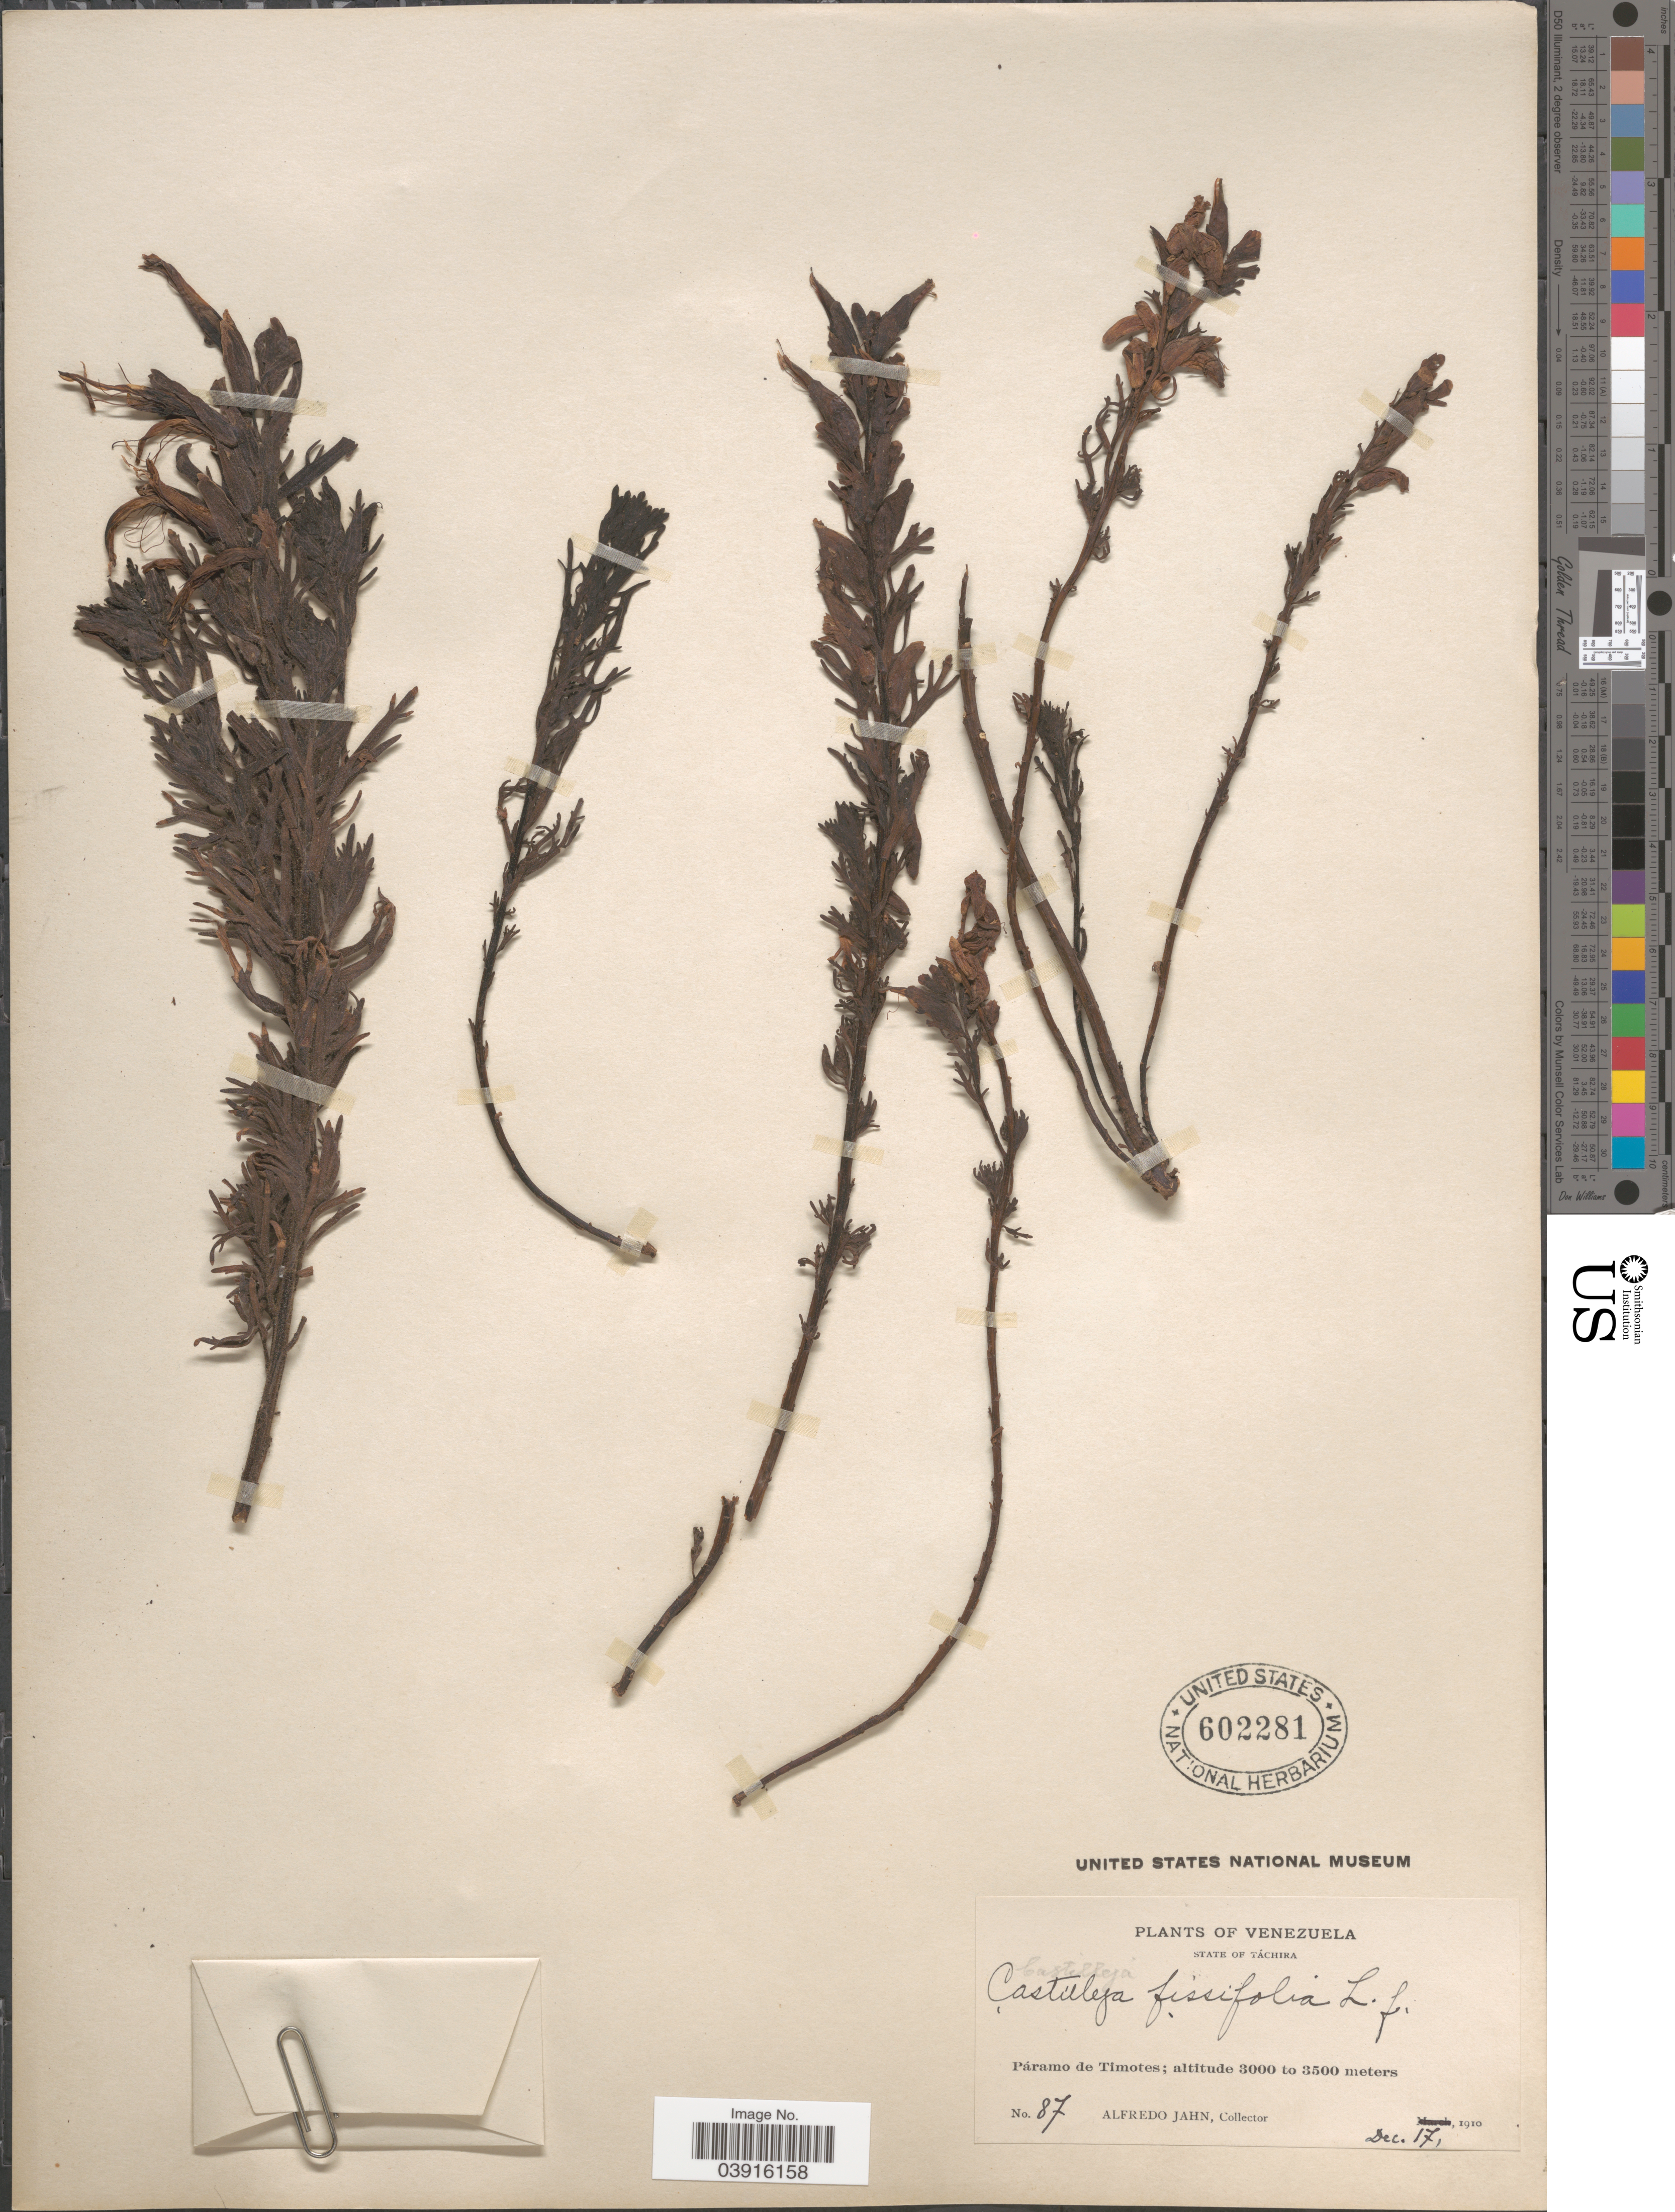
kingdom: Plantae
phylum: Tracheophyta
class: Magnoliopsida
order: Lamiales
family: Orobanchaceae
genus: Castilleja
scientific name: Castilleja fissifolia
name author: L. f.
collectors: A. Jahn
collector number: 87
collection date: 1910-12-17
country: Venezuela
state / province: Tachira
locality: Páramo de Timotes.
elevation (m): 3000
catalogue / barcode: US 602281